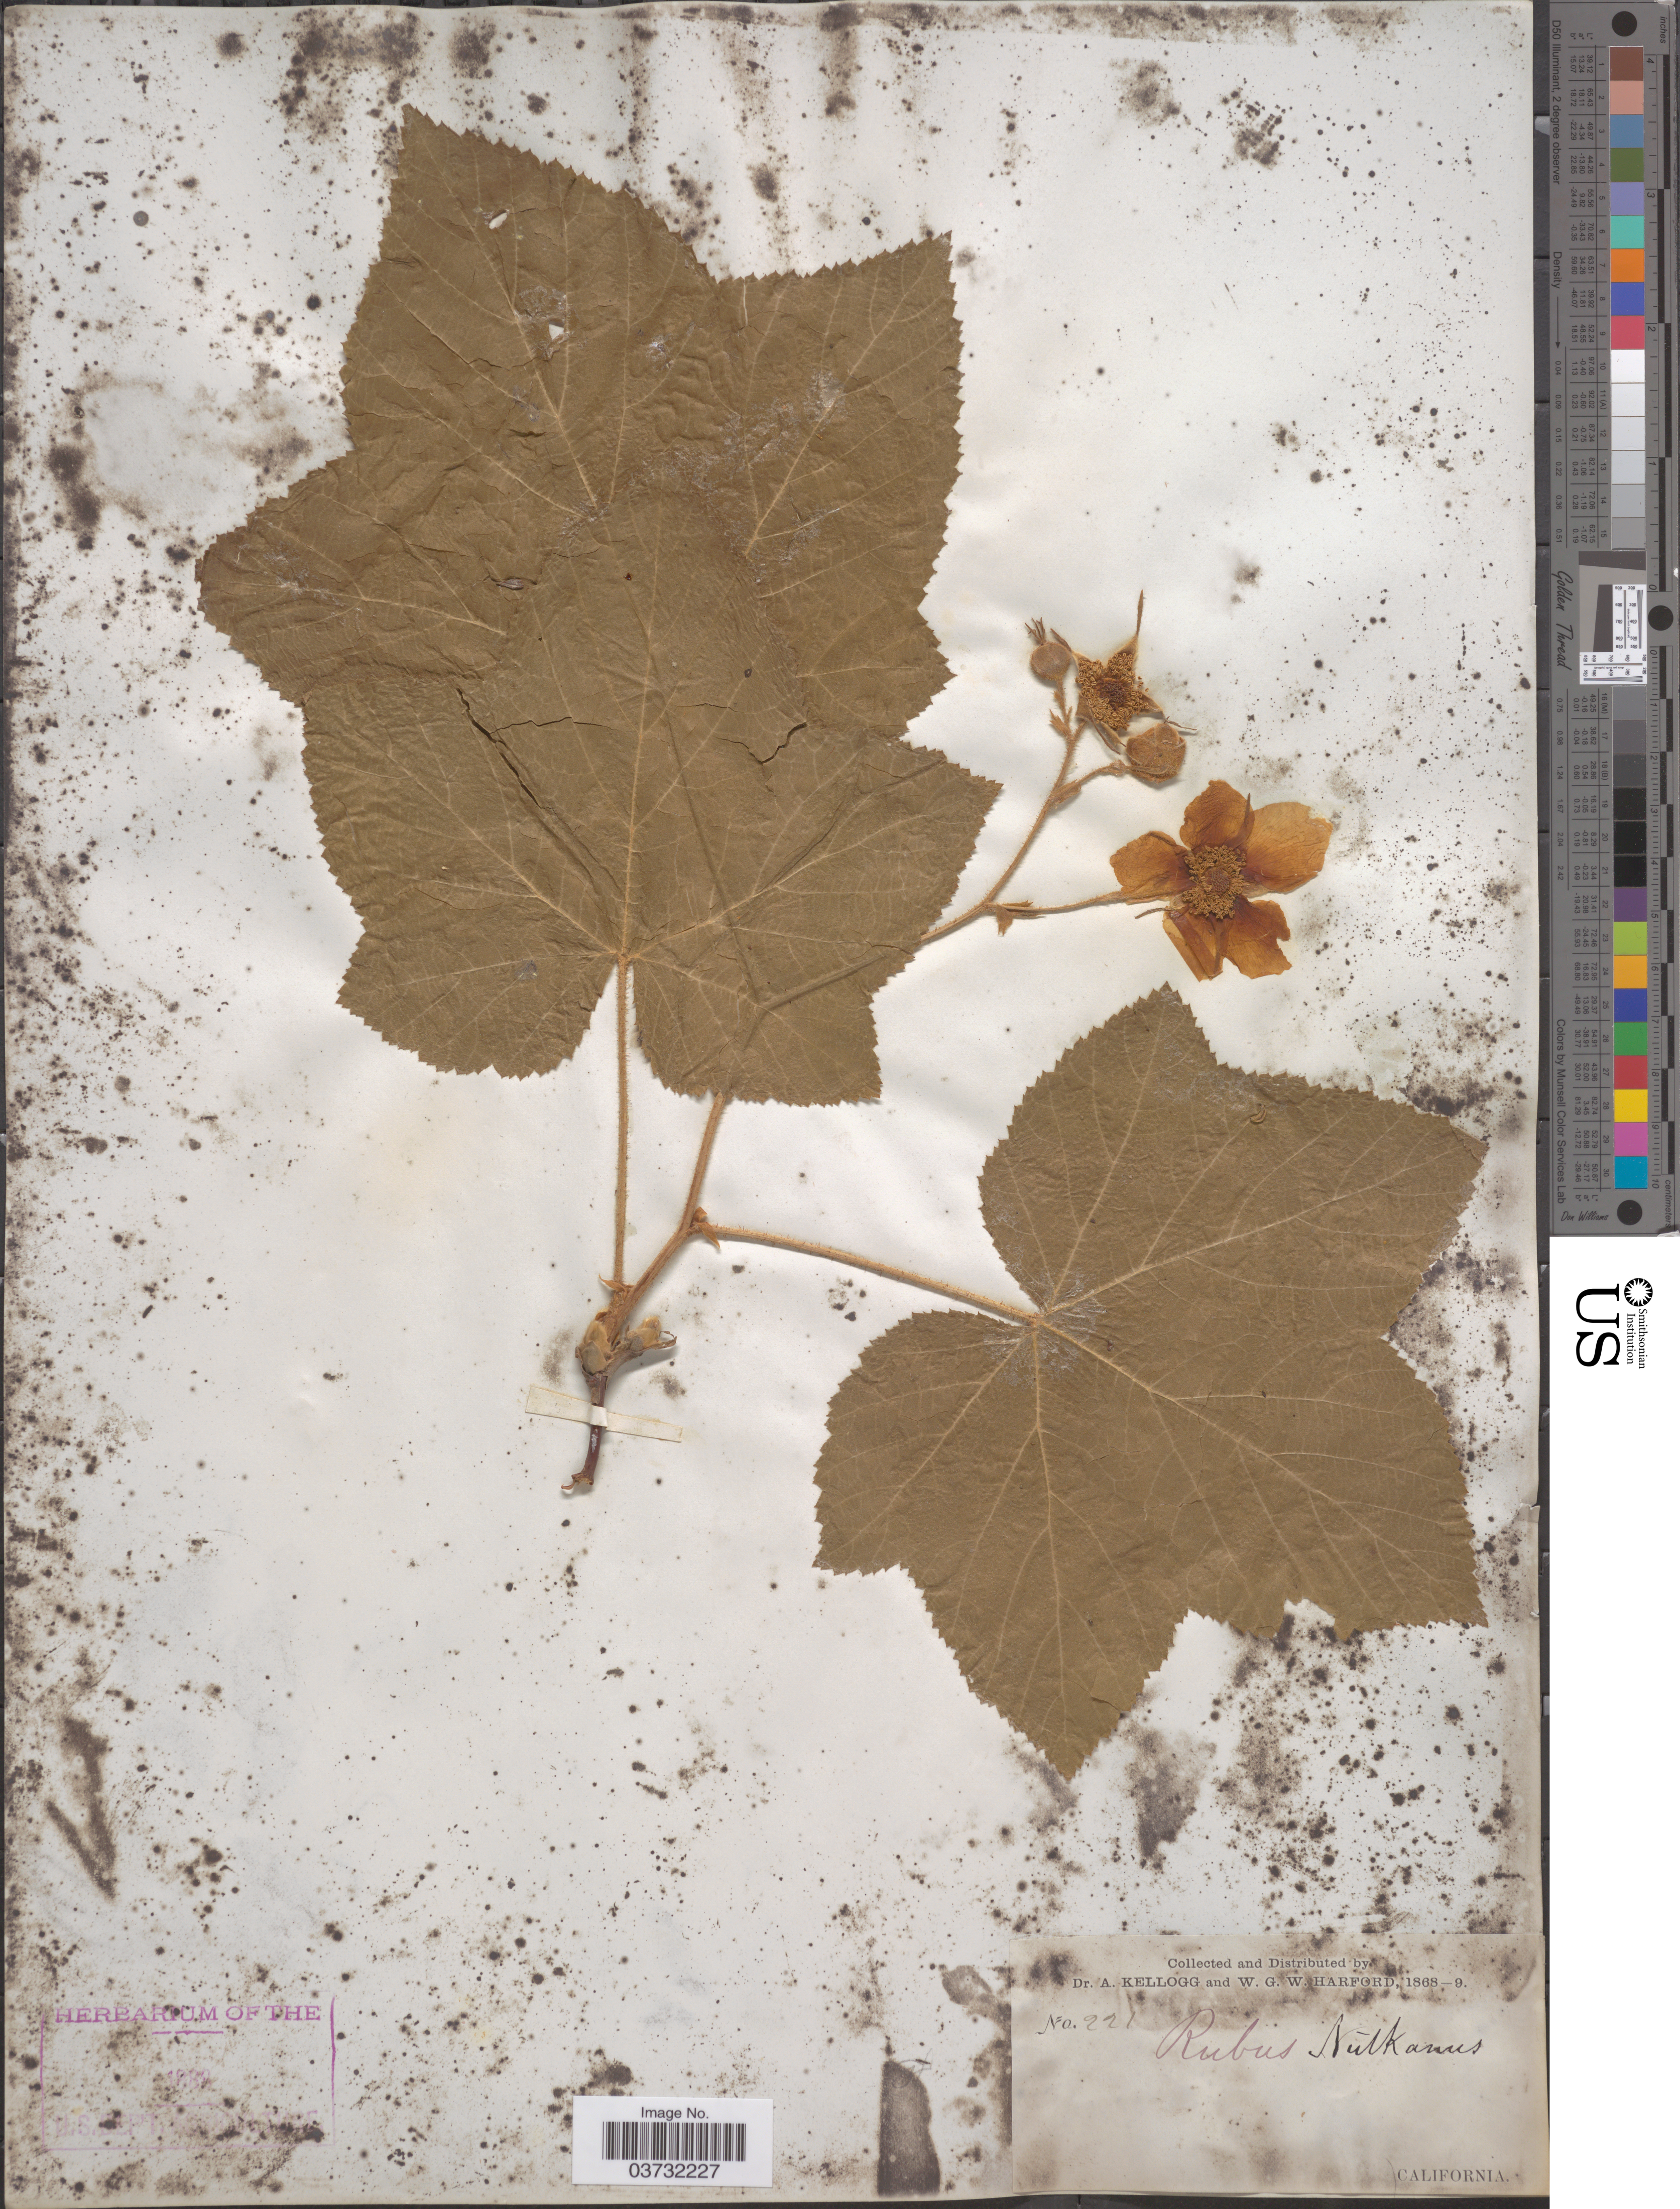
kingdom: Plantae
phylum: Tracheophyta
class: Magnoliopsida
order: Rosales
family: Rosaceae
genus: Rubus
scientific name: Rubus tomentosus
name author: Borkh.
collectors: A. Kellogg & W. G. W. Harford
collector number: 221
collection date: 1868/1869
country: United States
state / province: California